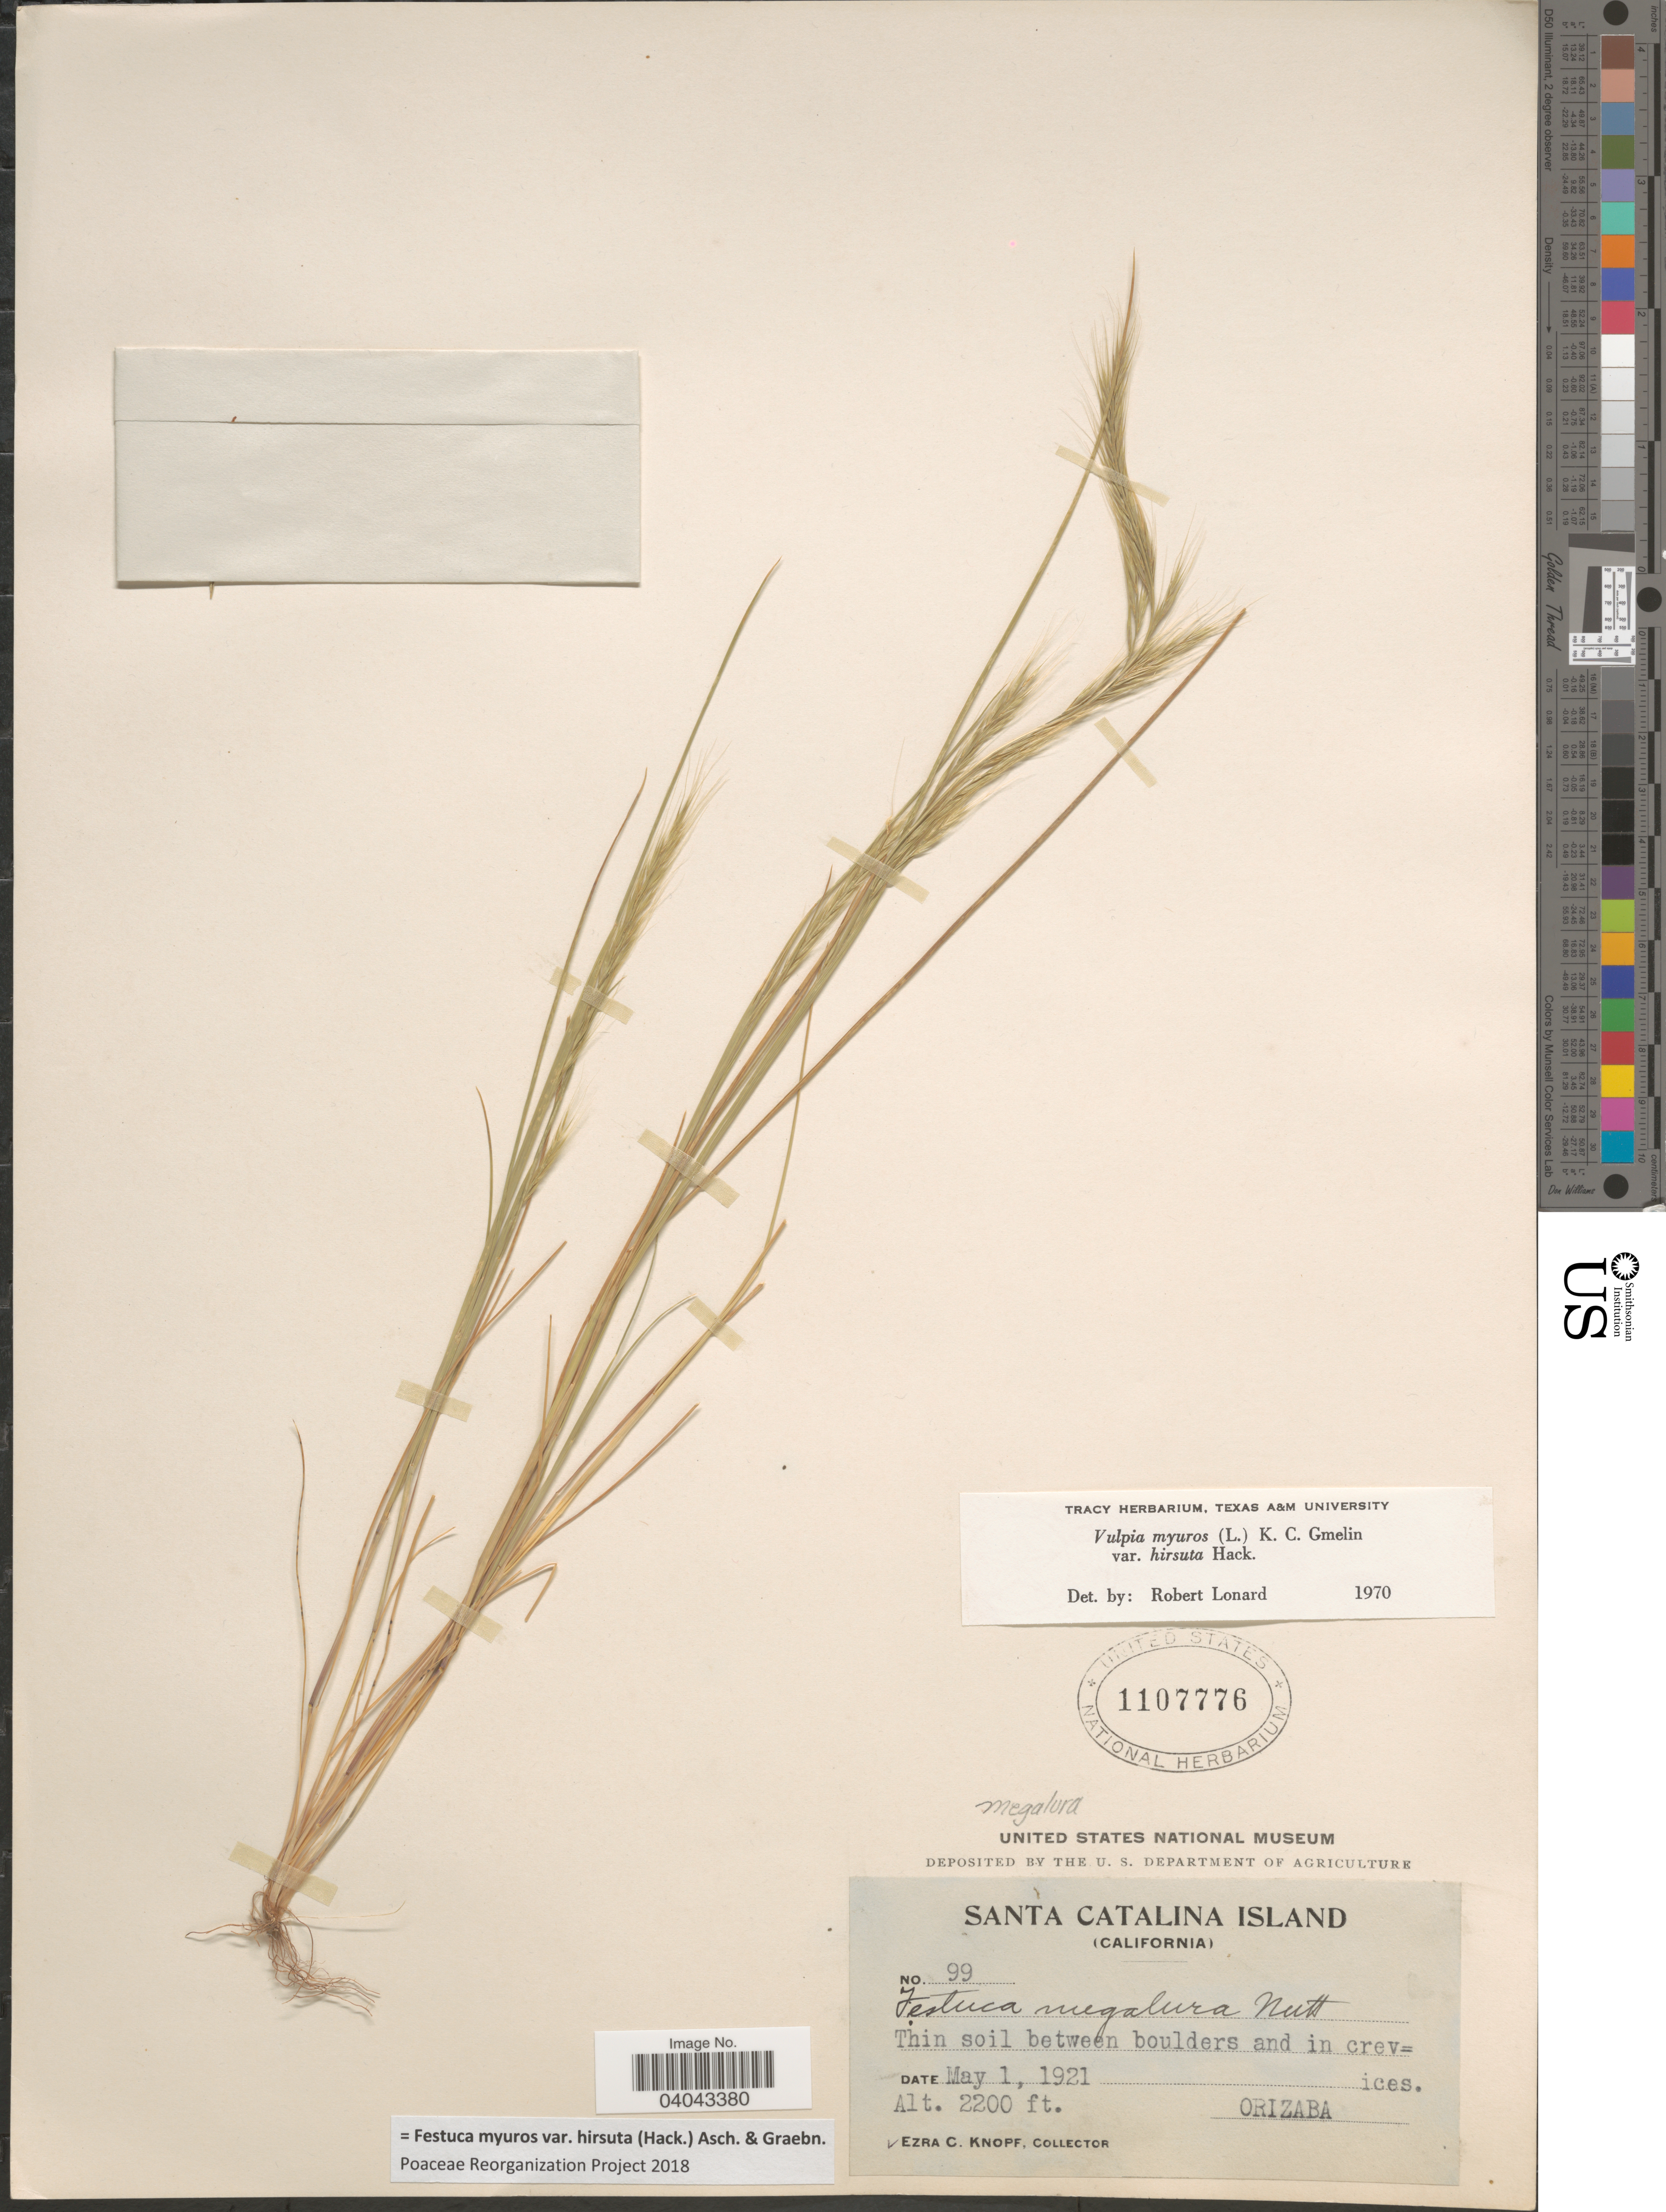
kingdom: Plantae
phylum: Tracheophyta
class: Liliopsida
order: Poales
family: Poaceae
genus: Festuca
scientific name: Festuca myuros var. hirsuta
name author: (Hack.) Asch. & Graebn.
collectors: E. Knopf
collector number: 99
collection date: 1921-05-01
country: United States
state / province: California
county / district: Los Angeles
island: Santa Catalina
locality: Santa Catalina Island. Orizaba.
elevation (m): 671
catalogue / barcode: US 1107776